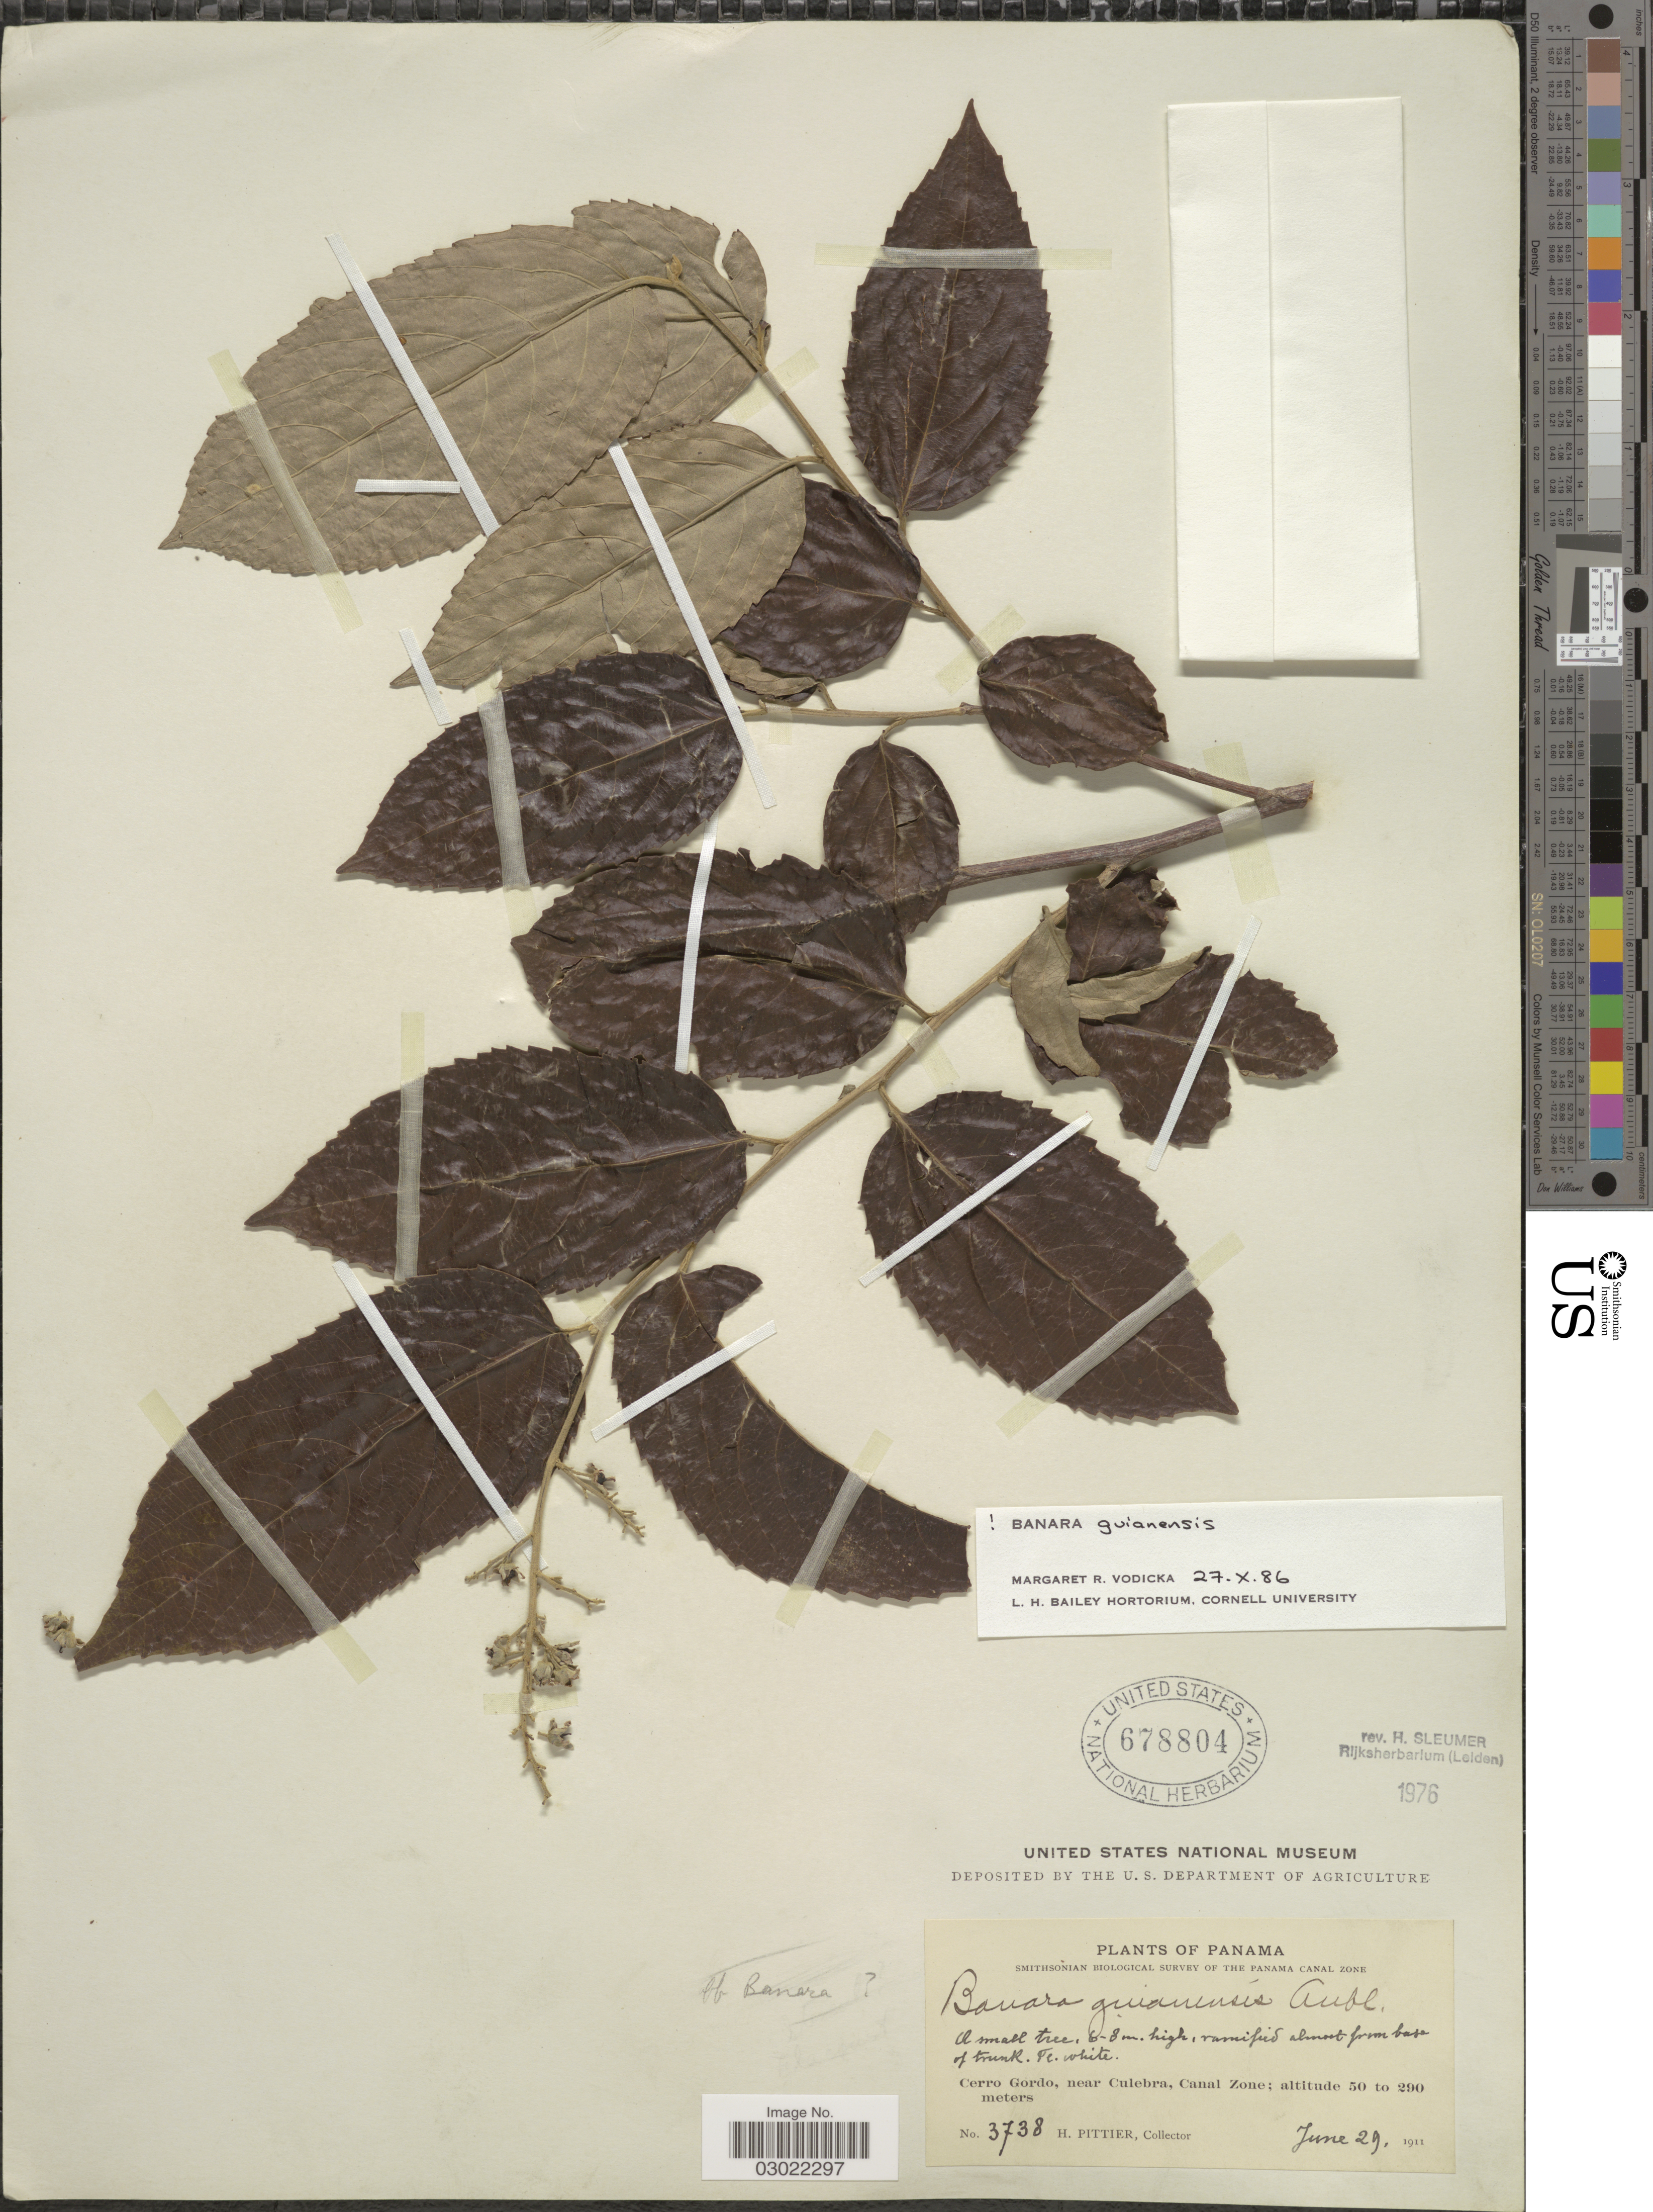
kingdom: Plantae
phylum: Tracheophyta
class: Magnoliopsida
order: Malpighiales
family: Salicaceae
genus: Banara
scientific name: Banara guianensis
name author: Aubl.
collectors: H. F. Pittier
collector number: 3738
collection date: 1911-06-29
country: Panama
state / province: Colón / Panamá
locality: Cerro Gordo, near Culebra, Canal Zone.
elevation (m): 50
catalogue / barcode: US 678804